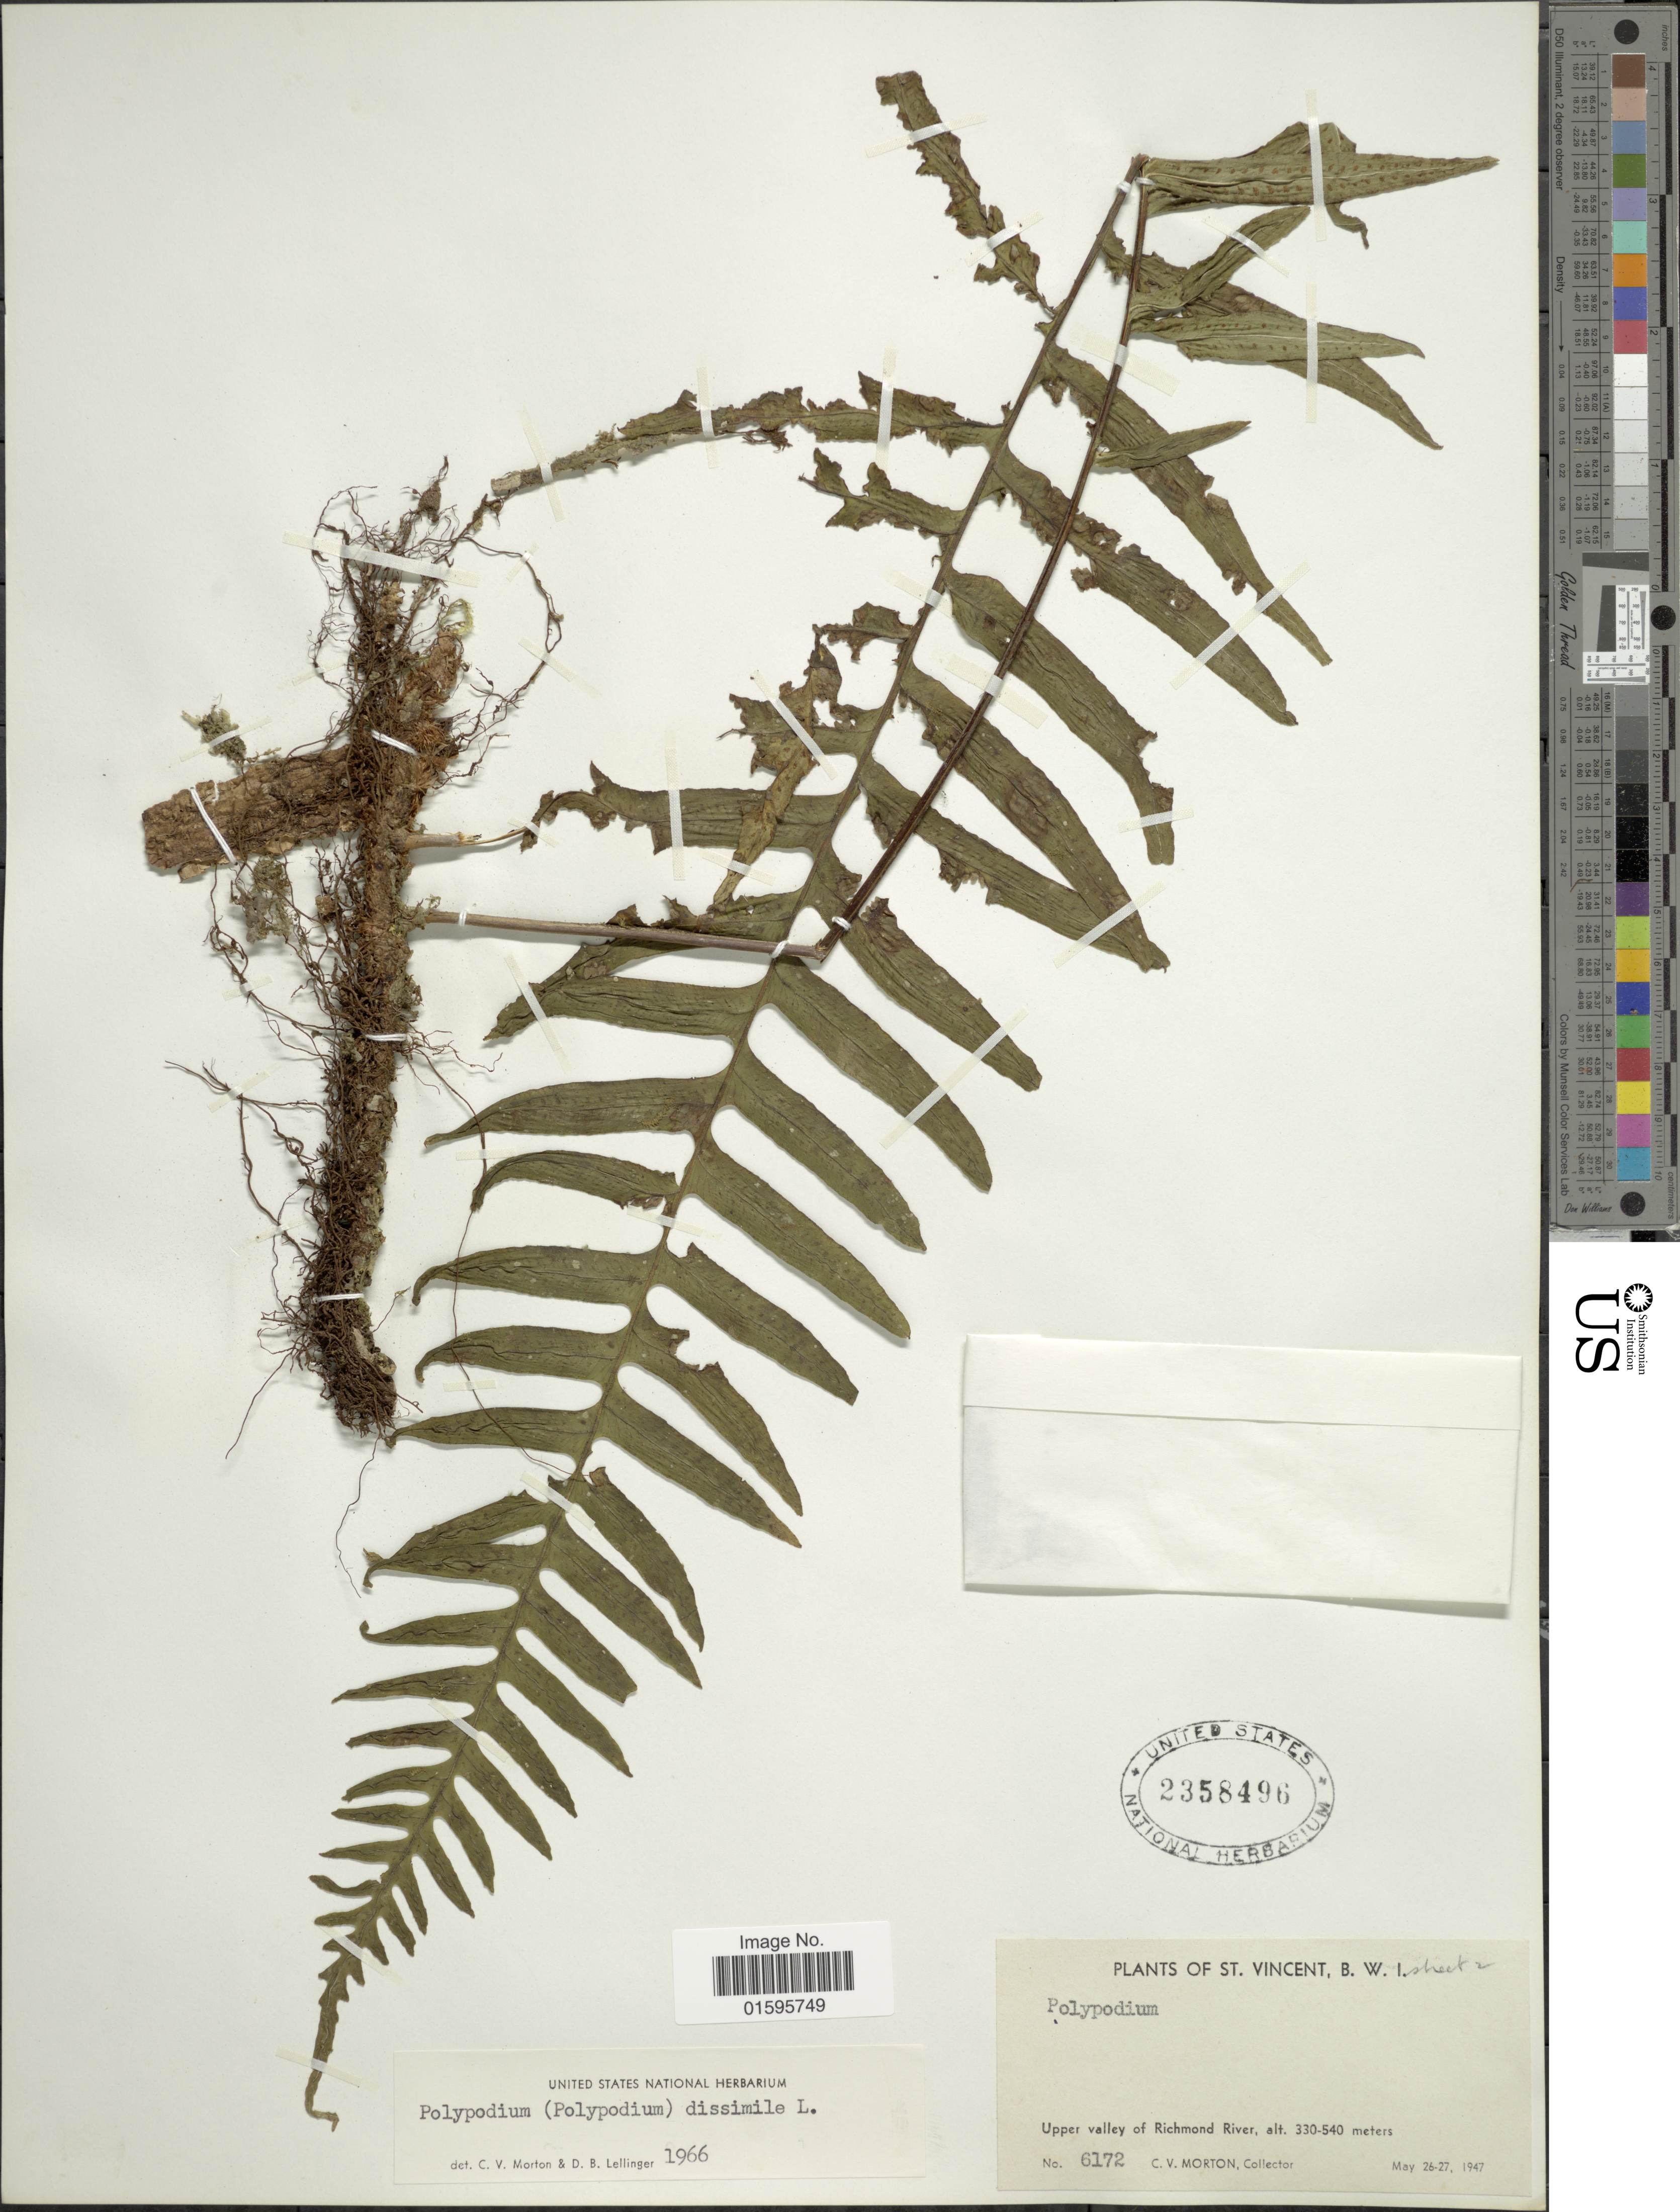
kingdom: Plantae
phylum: Tracheophyta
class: Polypodiopsida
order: Polypodiales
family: Polypodiaceae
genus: Polypodium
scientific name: Polypodium dulce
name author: Poir.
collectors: C. V. Morton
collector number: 6172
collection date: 1947-05-26/1947-05-27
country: St. Vincent - Grenadines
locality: St. Vincent, B. W. I., upper valley of Richmonds River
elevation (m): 330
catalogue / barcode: US 2358496